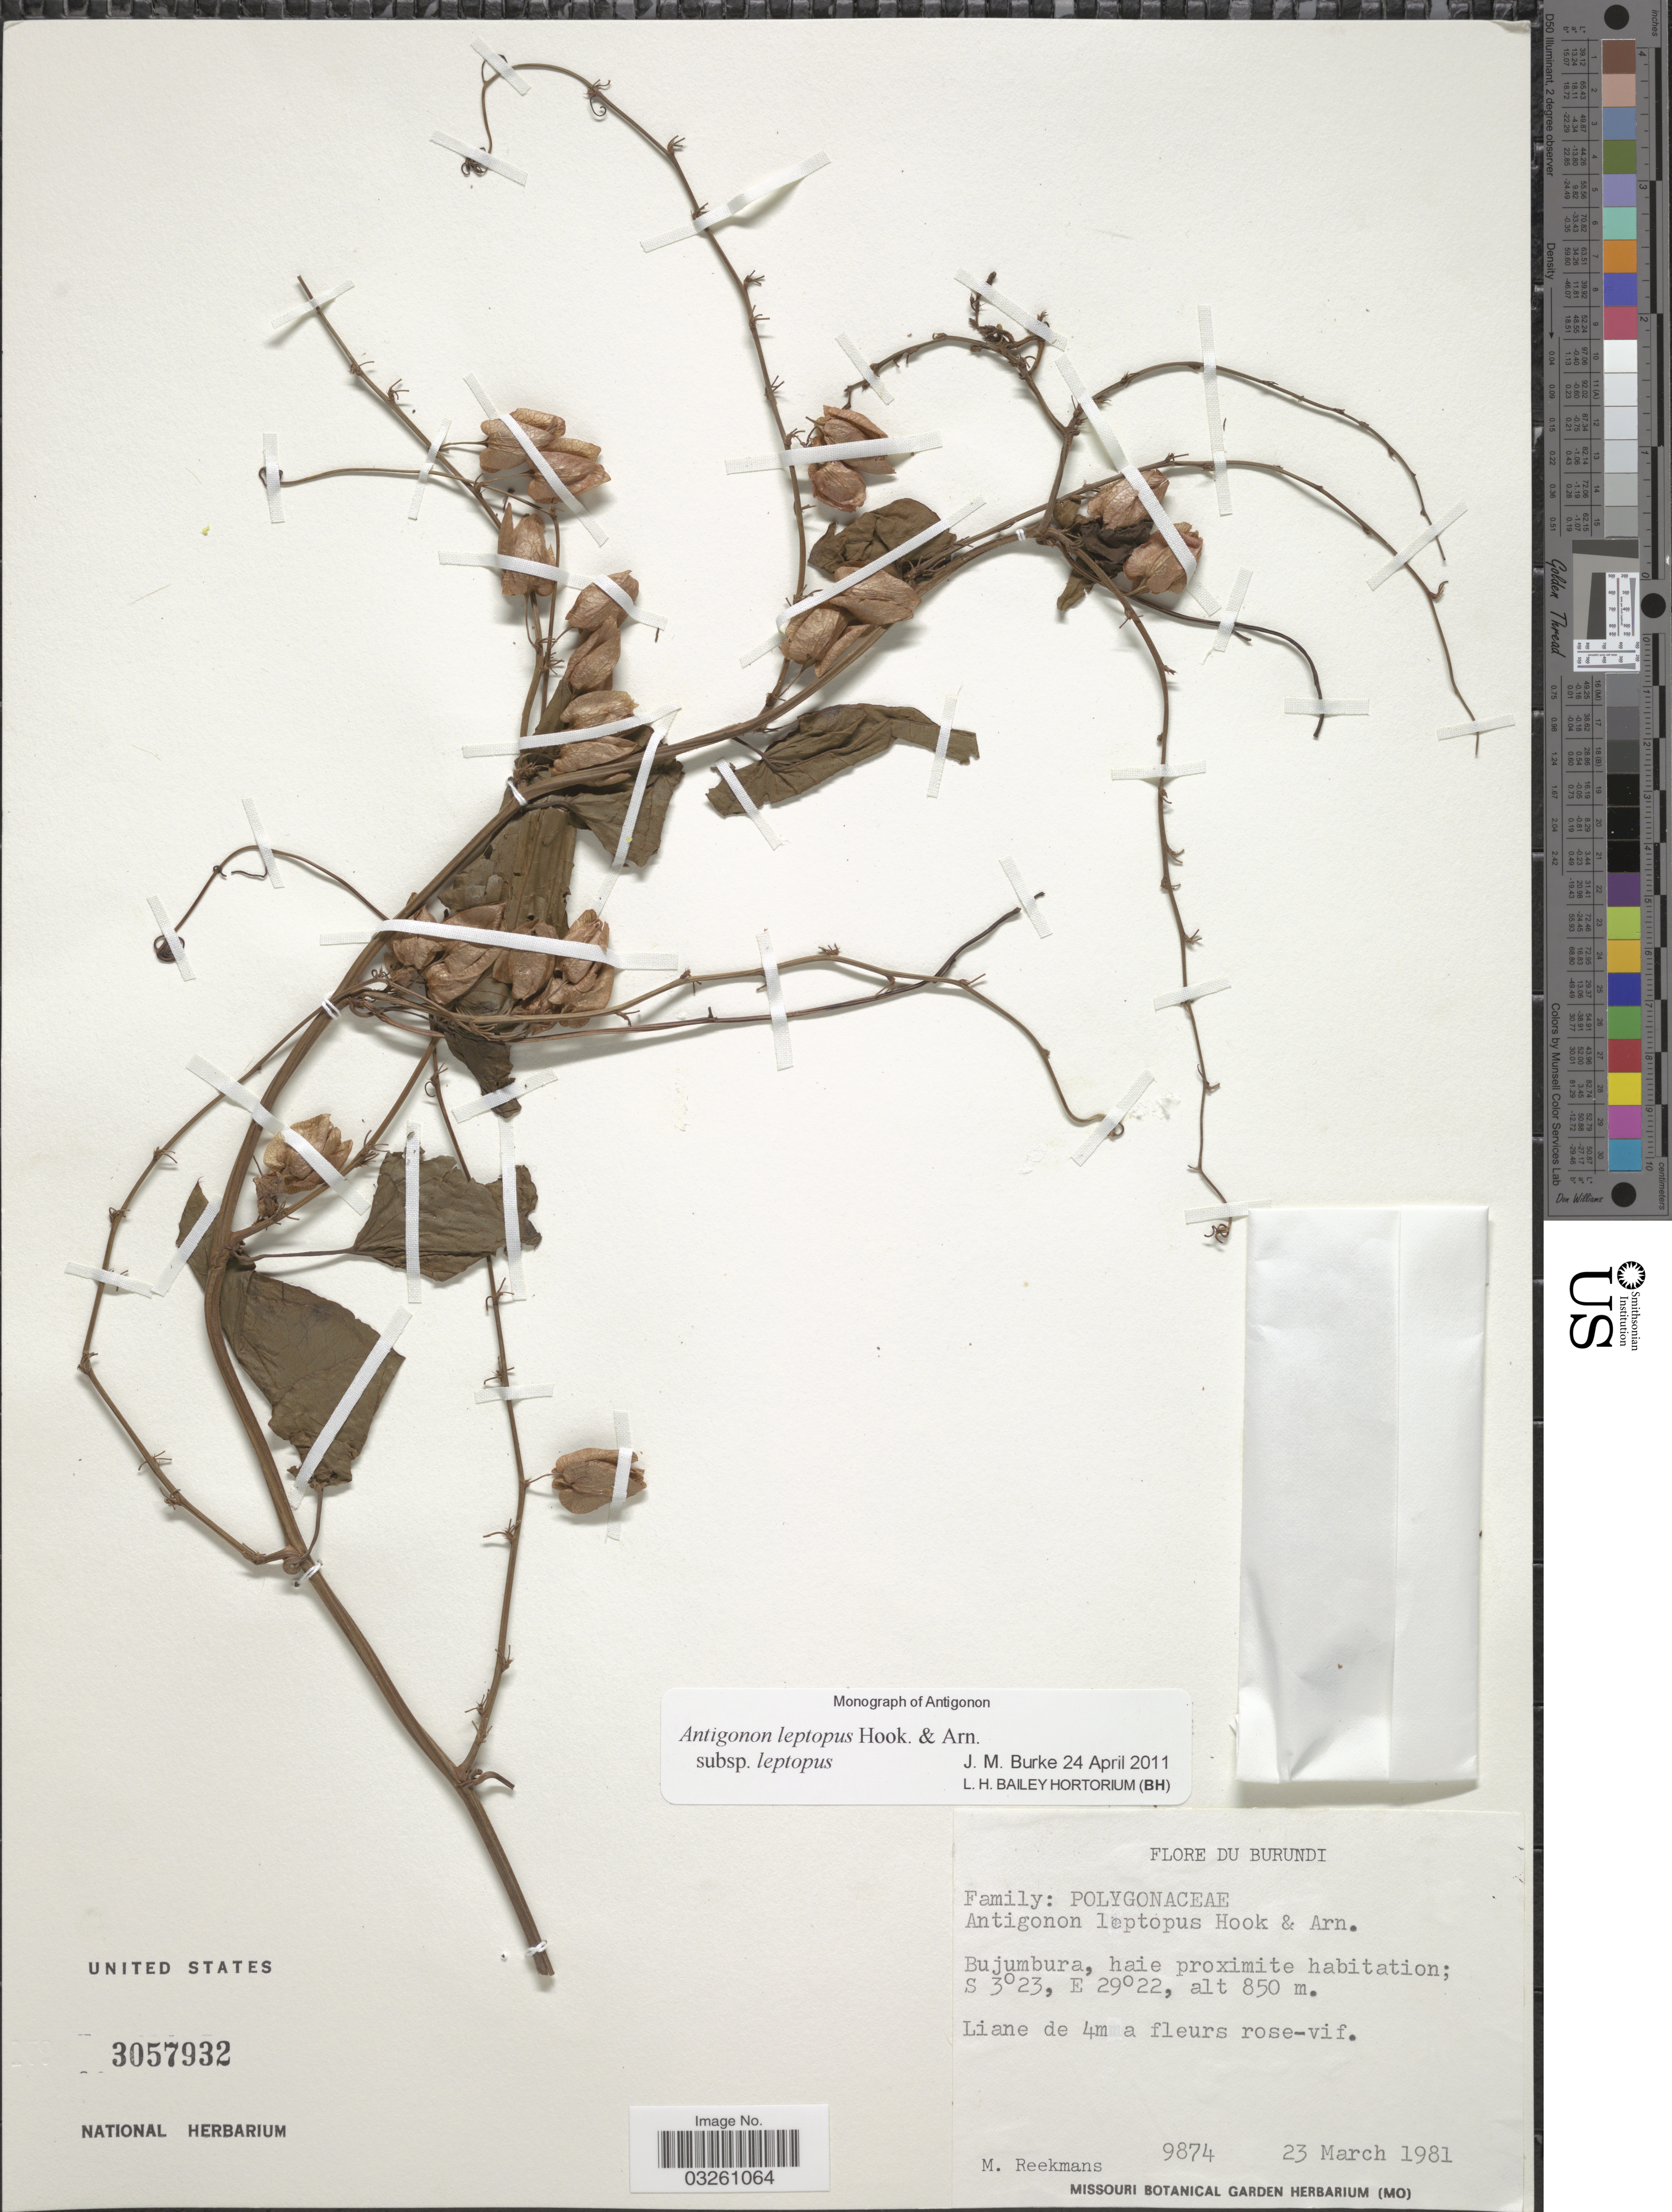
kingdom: Plantae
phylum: Tracheophyta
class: Magnoliopsida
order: Caryophyllales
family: Polygonaceae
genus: Antigonon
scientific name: Antigonon leptopus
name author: Hook. & Arn.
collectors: M. Reekmans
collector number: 9874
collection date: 1981-03-23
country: Burundi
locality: Bujumbura.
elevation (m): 850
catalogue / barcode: US 3057932